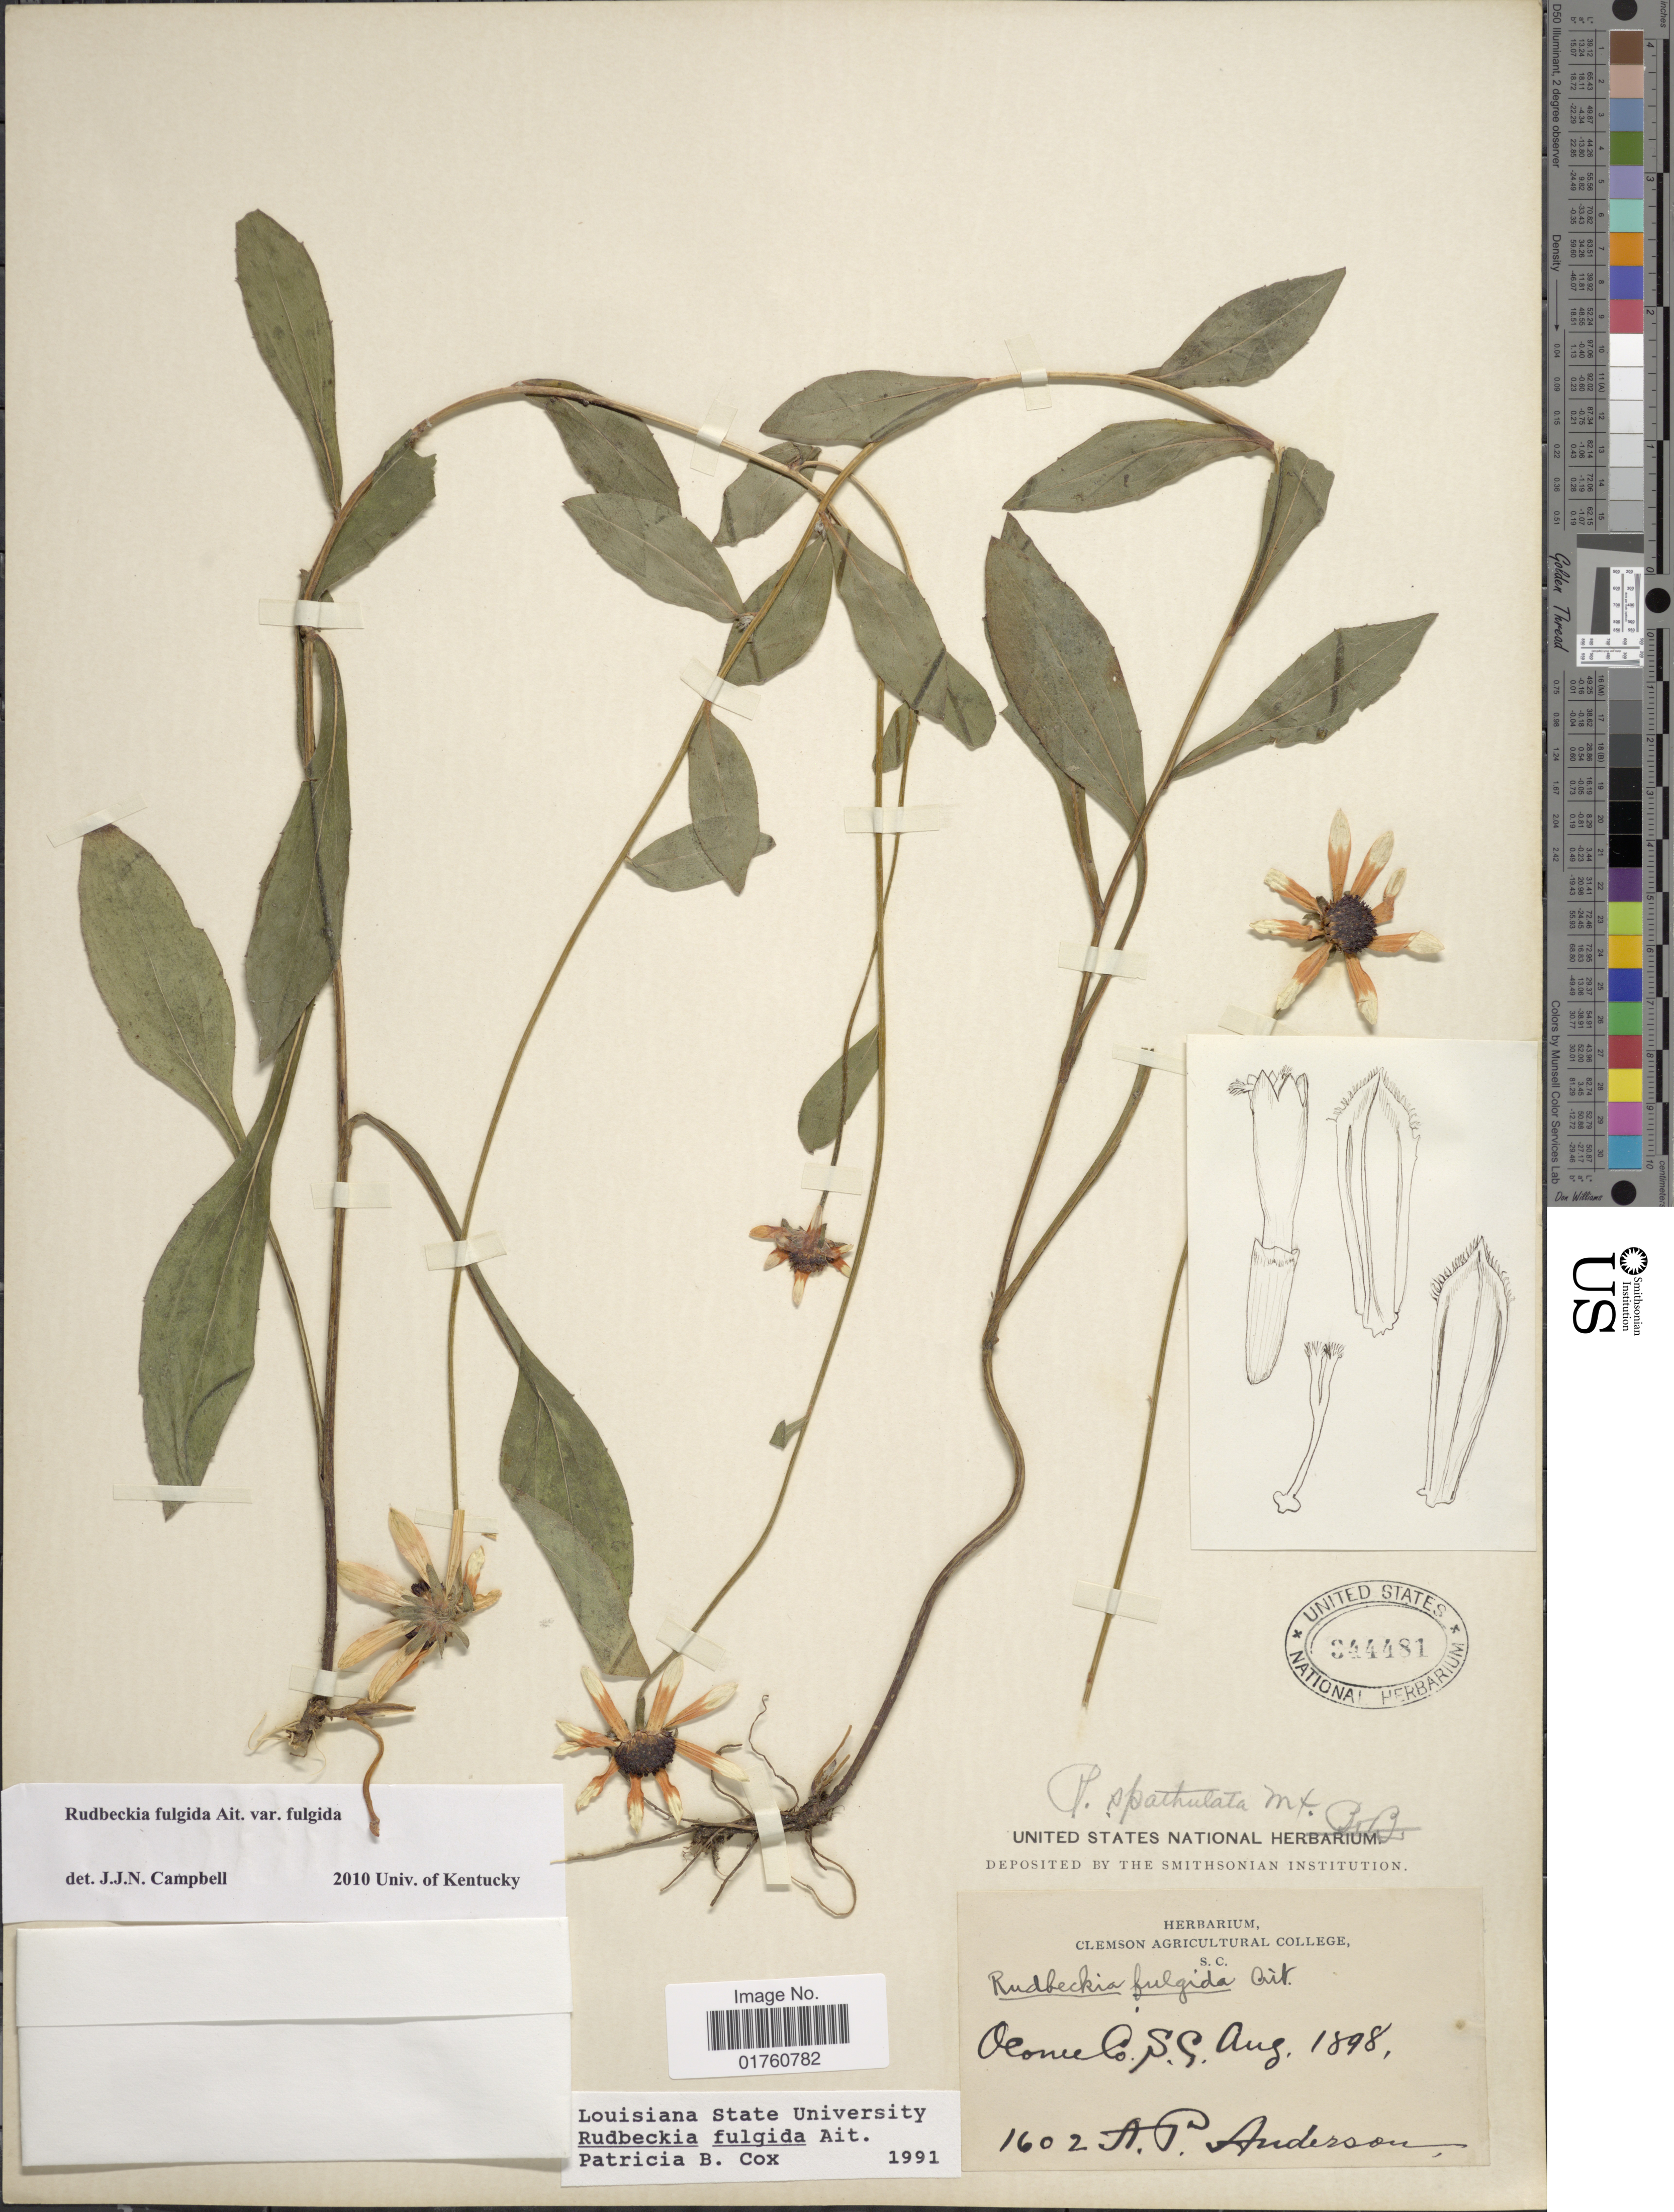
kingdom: Plantae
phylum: Tracheophyta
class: Magnoliopsida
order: Asterales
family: Asteraceae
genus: Rudbeckia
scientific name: Rudbeckia fulgida var. fulgida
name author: Aiton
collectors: A. P. Anderson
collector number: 1602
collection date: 1898-08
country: United States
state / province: South Carolina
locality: Oconee Co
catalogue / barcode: US 344481